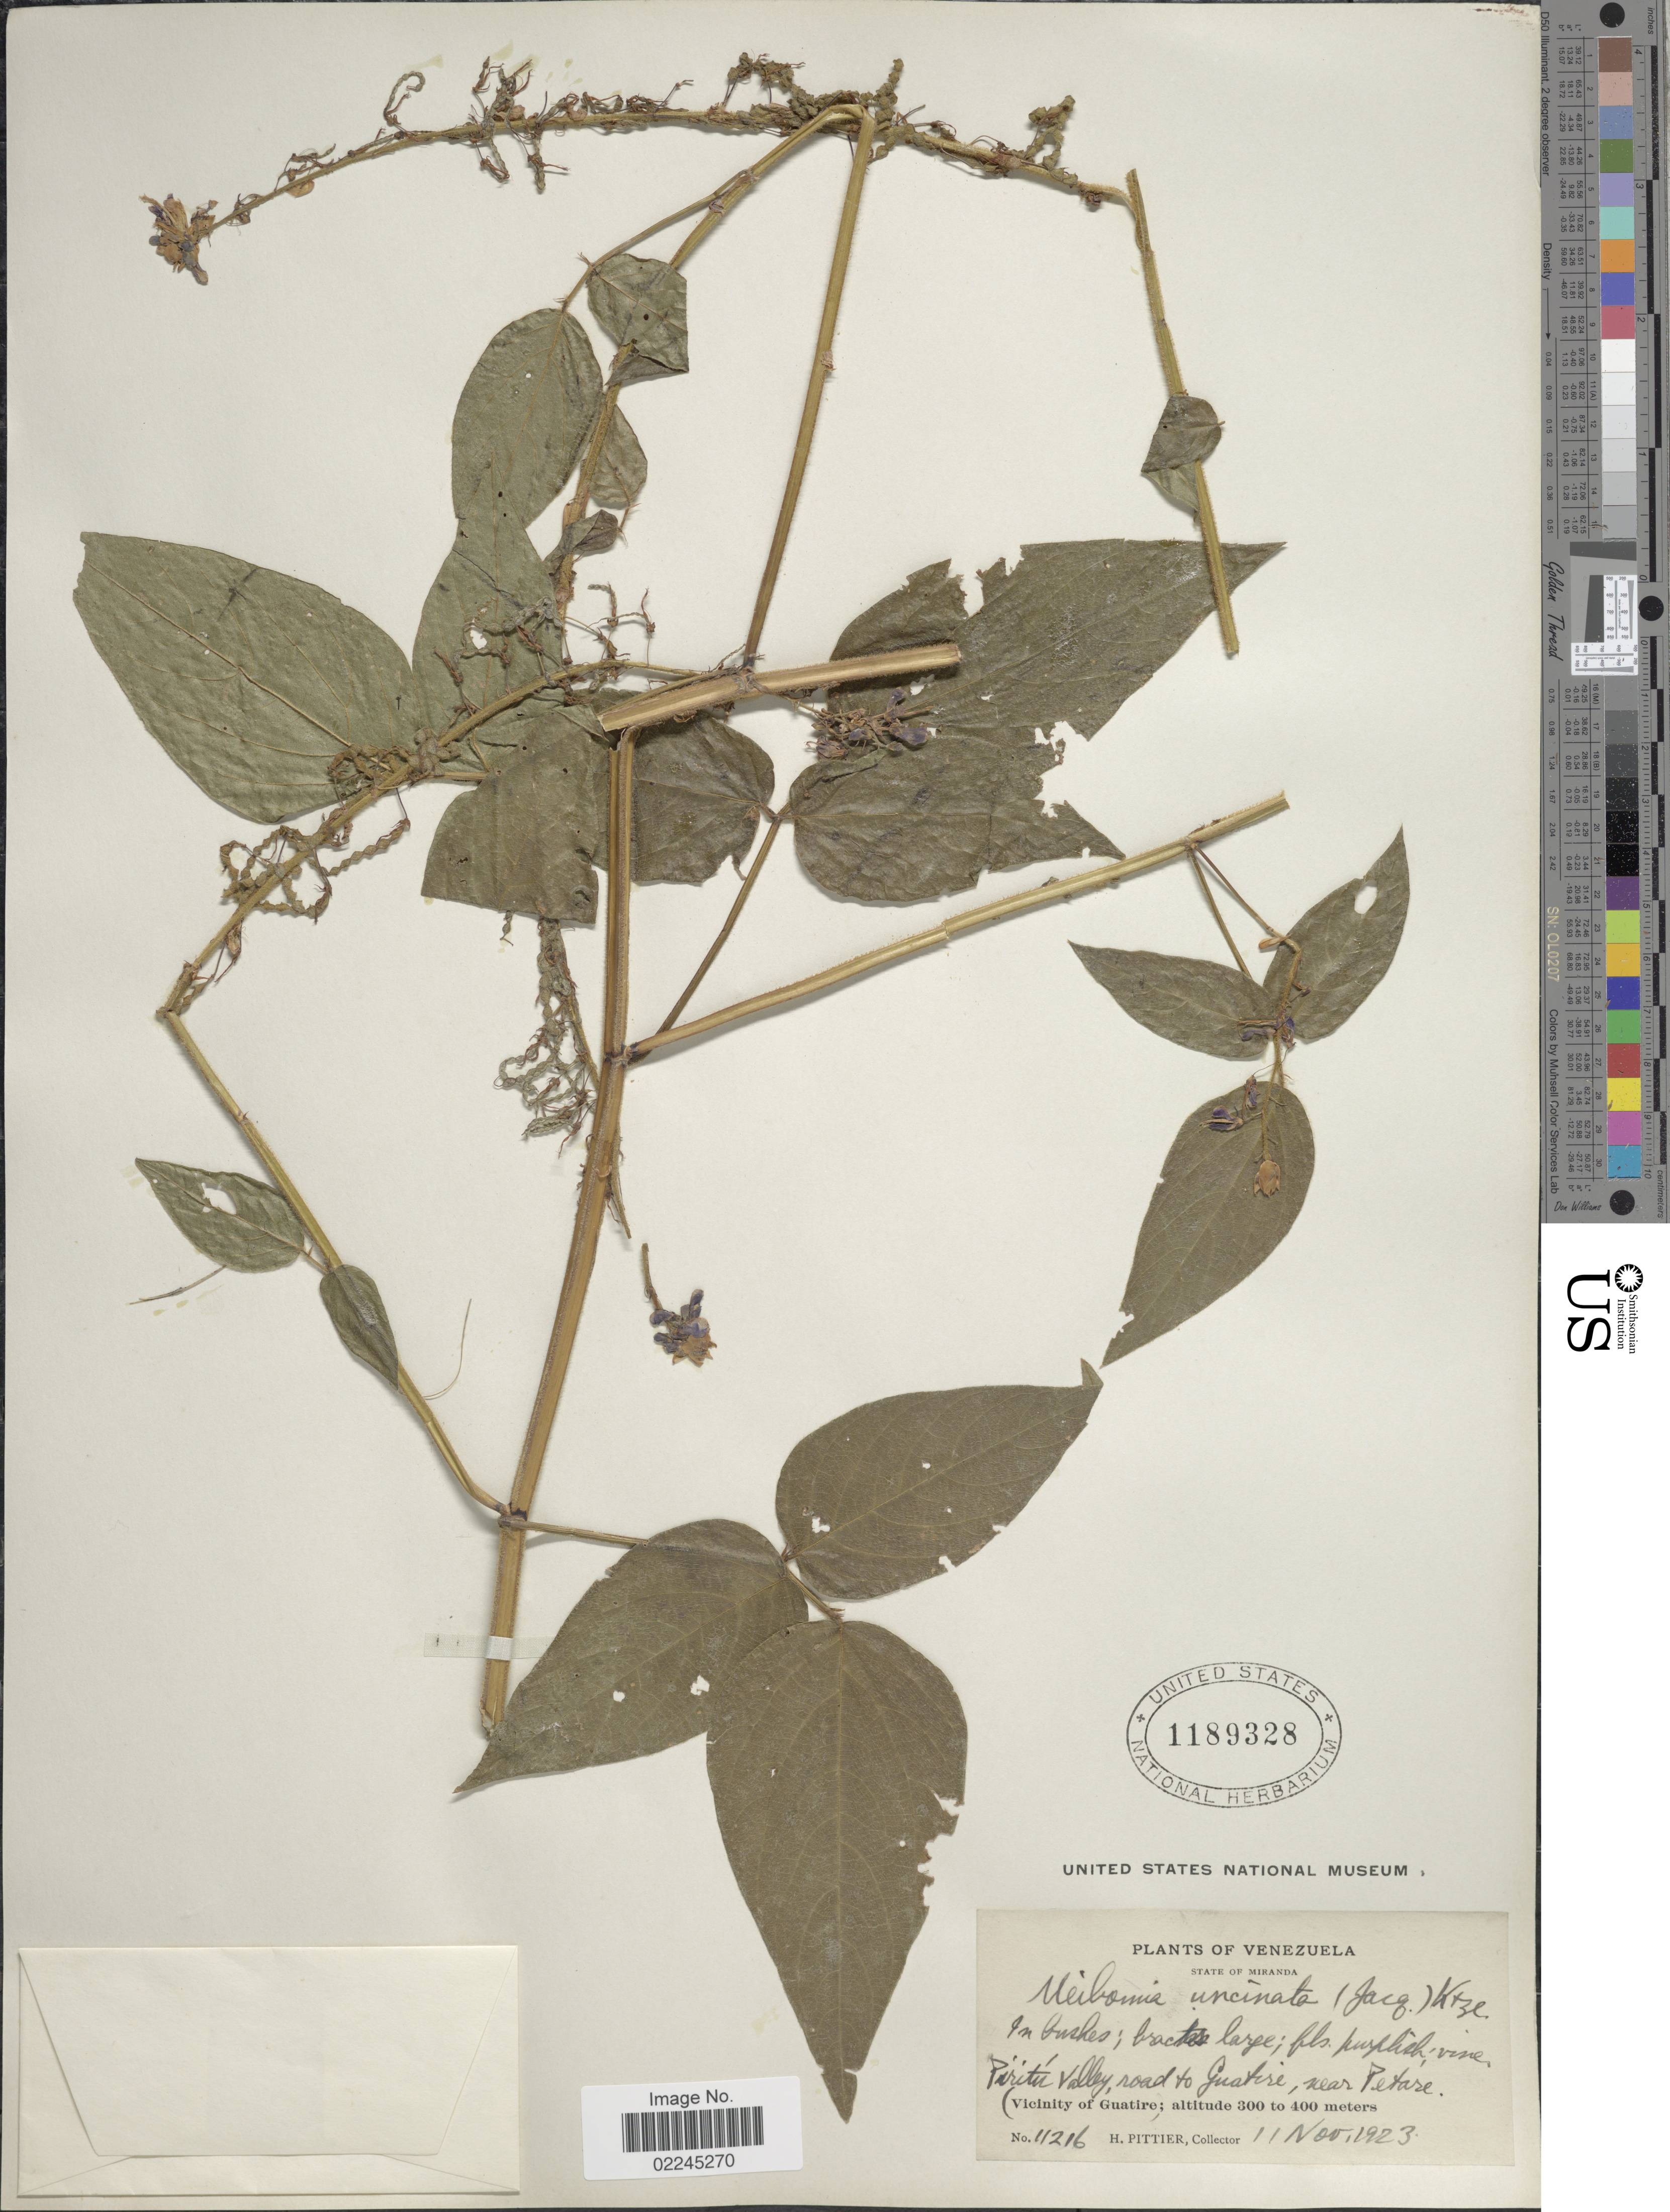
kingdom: Plantae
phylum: Tracheophyta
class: Magnoliopsida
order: Fabales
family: Fabaceae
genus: Desmodium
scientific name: Desmodium intortum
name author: (Mill.) Urb.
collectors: H. F. Pittier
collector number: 11216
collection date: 1923-11-11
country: Venezuela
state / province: Miranda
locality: In bushes, Piritu valley, road to Guatre, near Petare (Vicinity of Guatire)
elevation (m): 300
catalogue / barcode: US 1189328